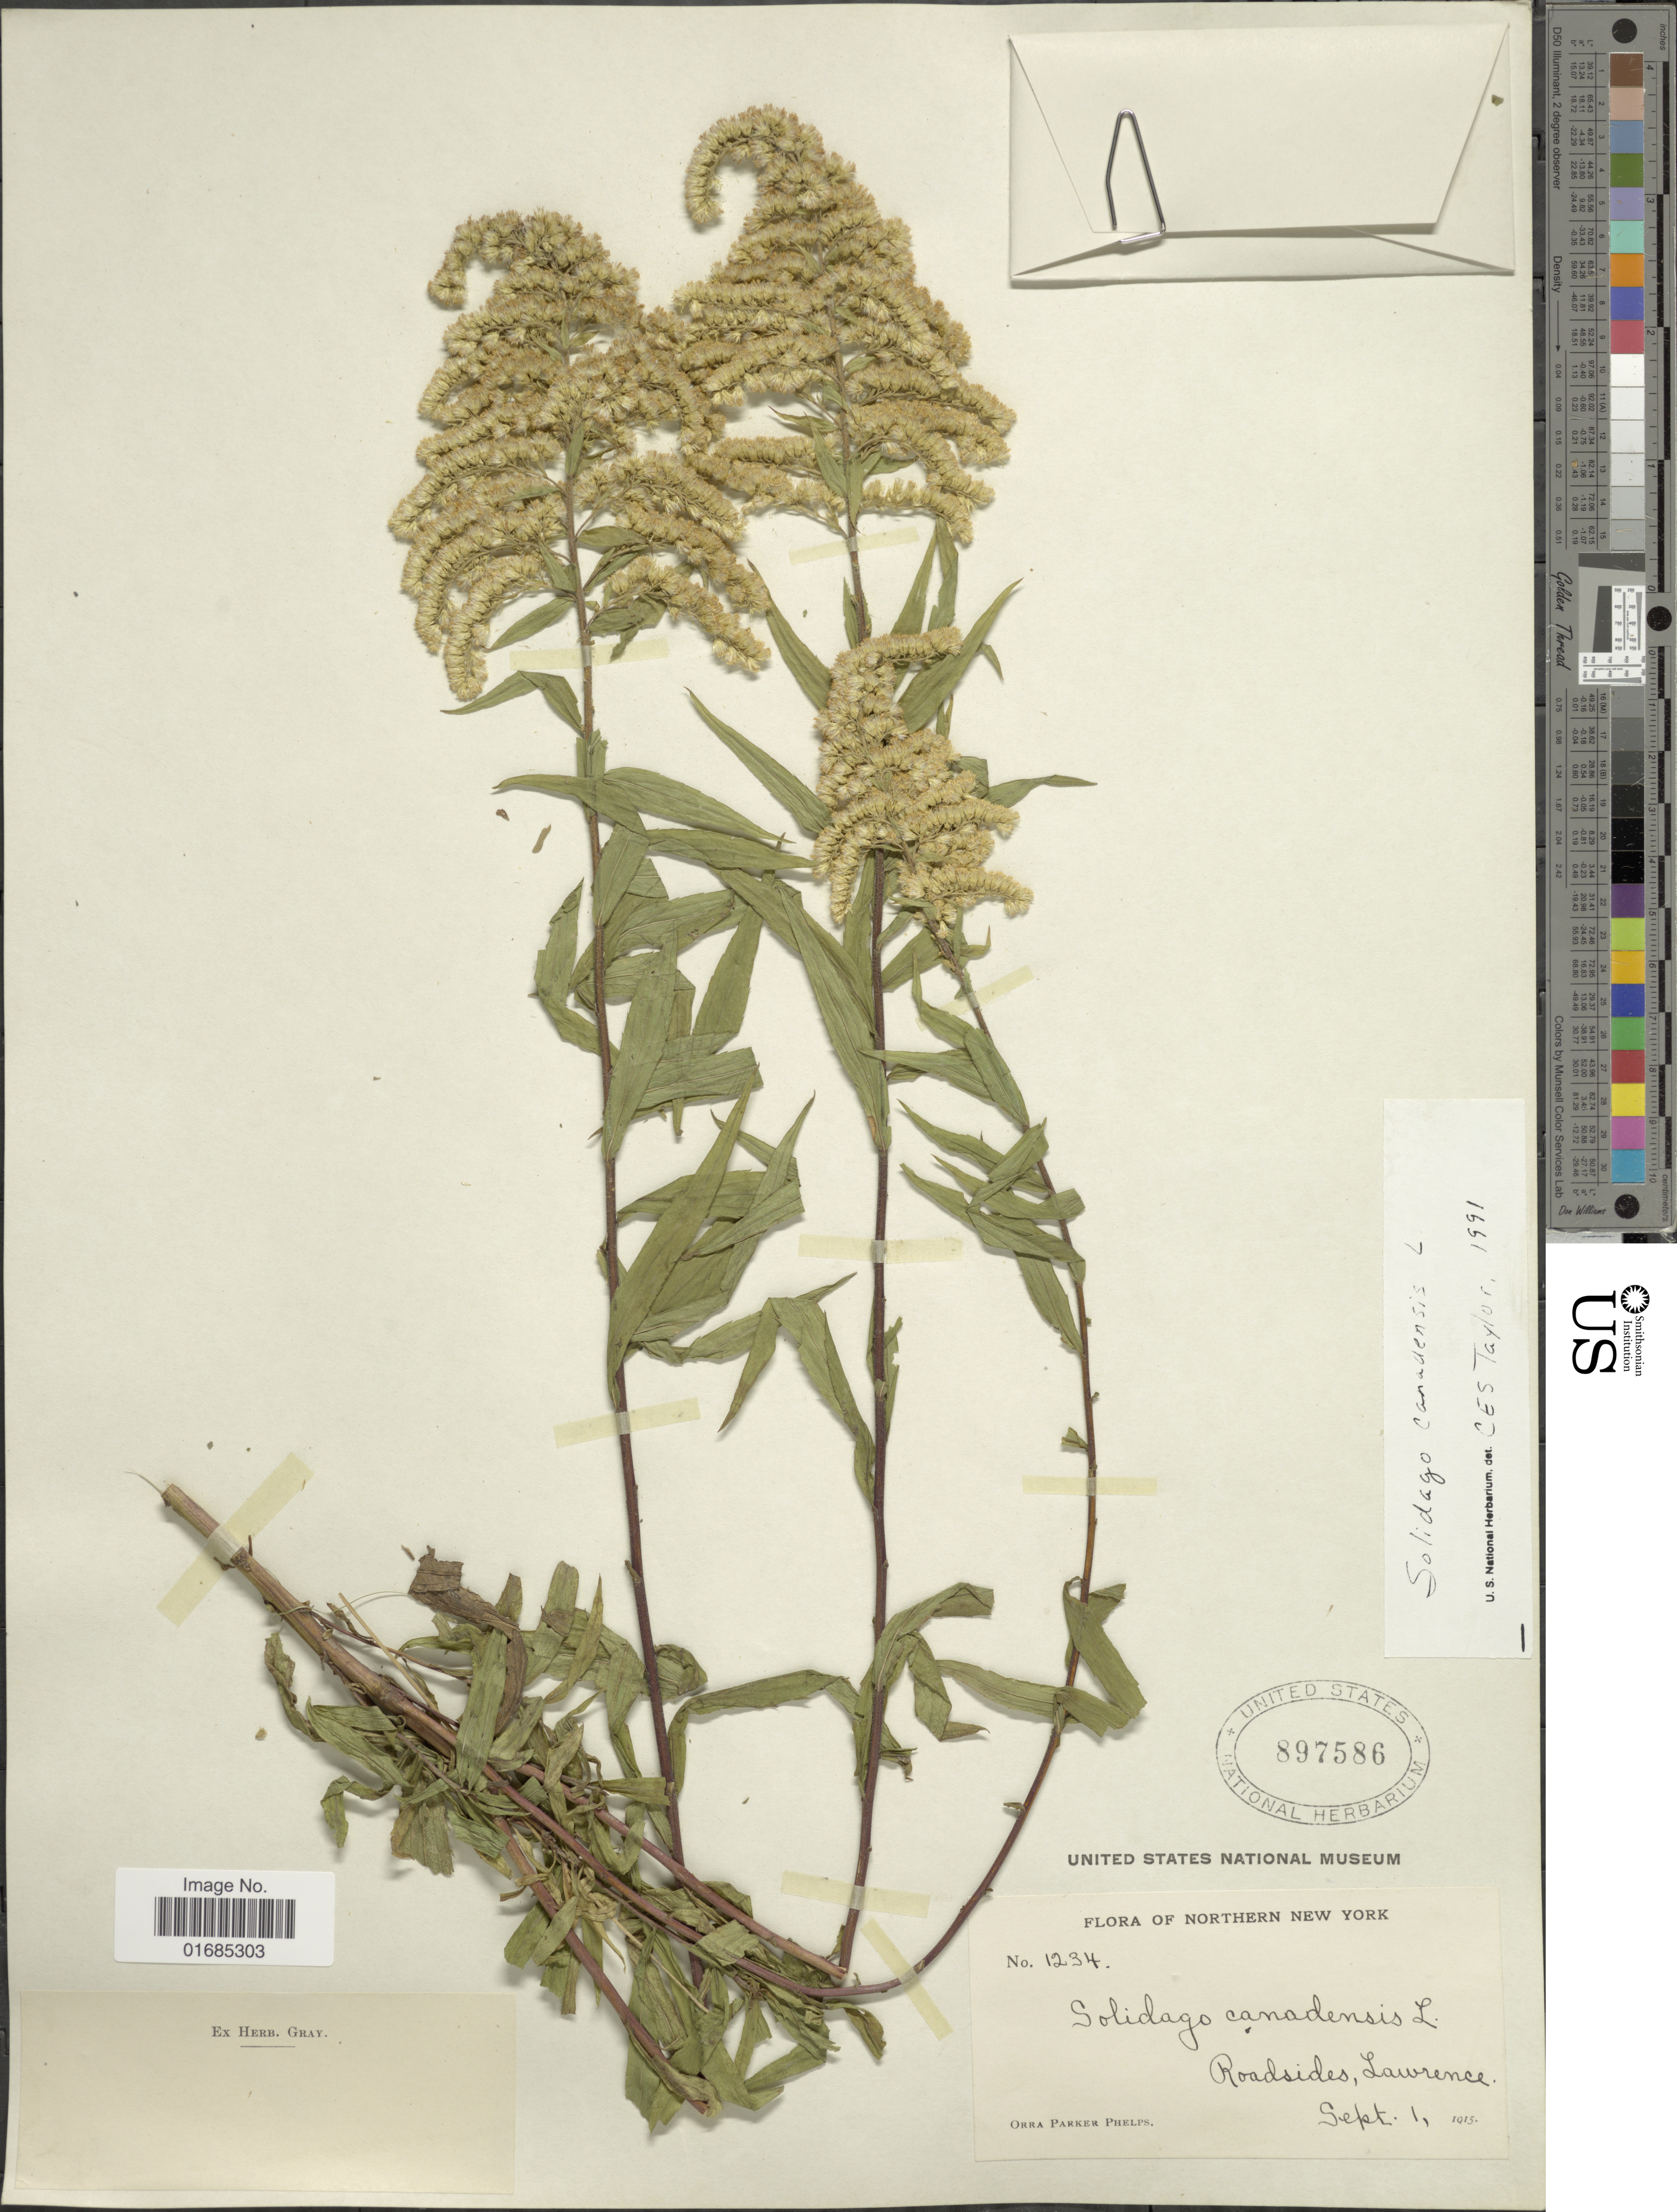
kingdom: Plantae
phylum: Tracheophyta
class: Magnoliopsida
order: Asterales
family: Asteraceae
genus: Solidago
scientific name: Solidago canadensis var. canadensis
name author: L.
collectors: O. P. Phelps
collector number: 1234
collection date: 1915-09-01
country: United States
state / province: New York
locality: Northern New York, Roadsides, Lawrence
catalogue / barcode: US 897586